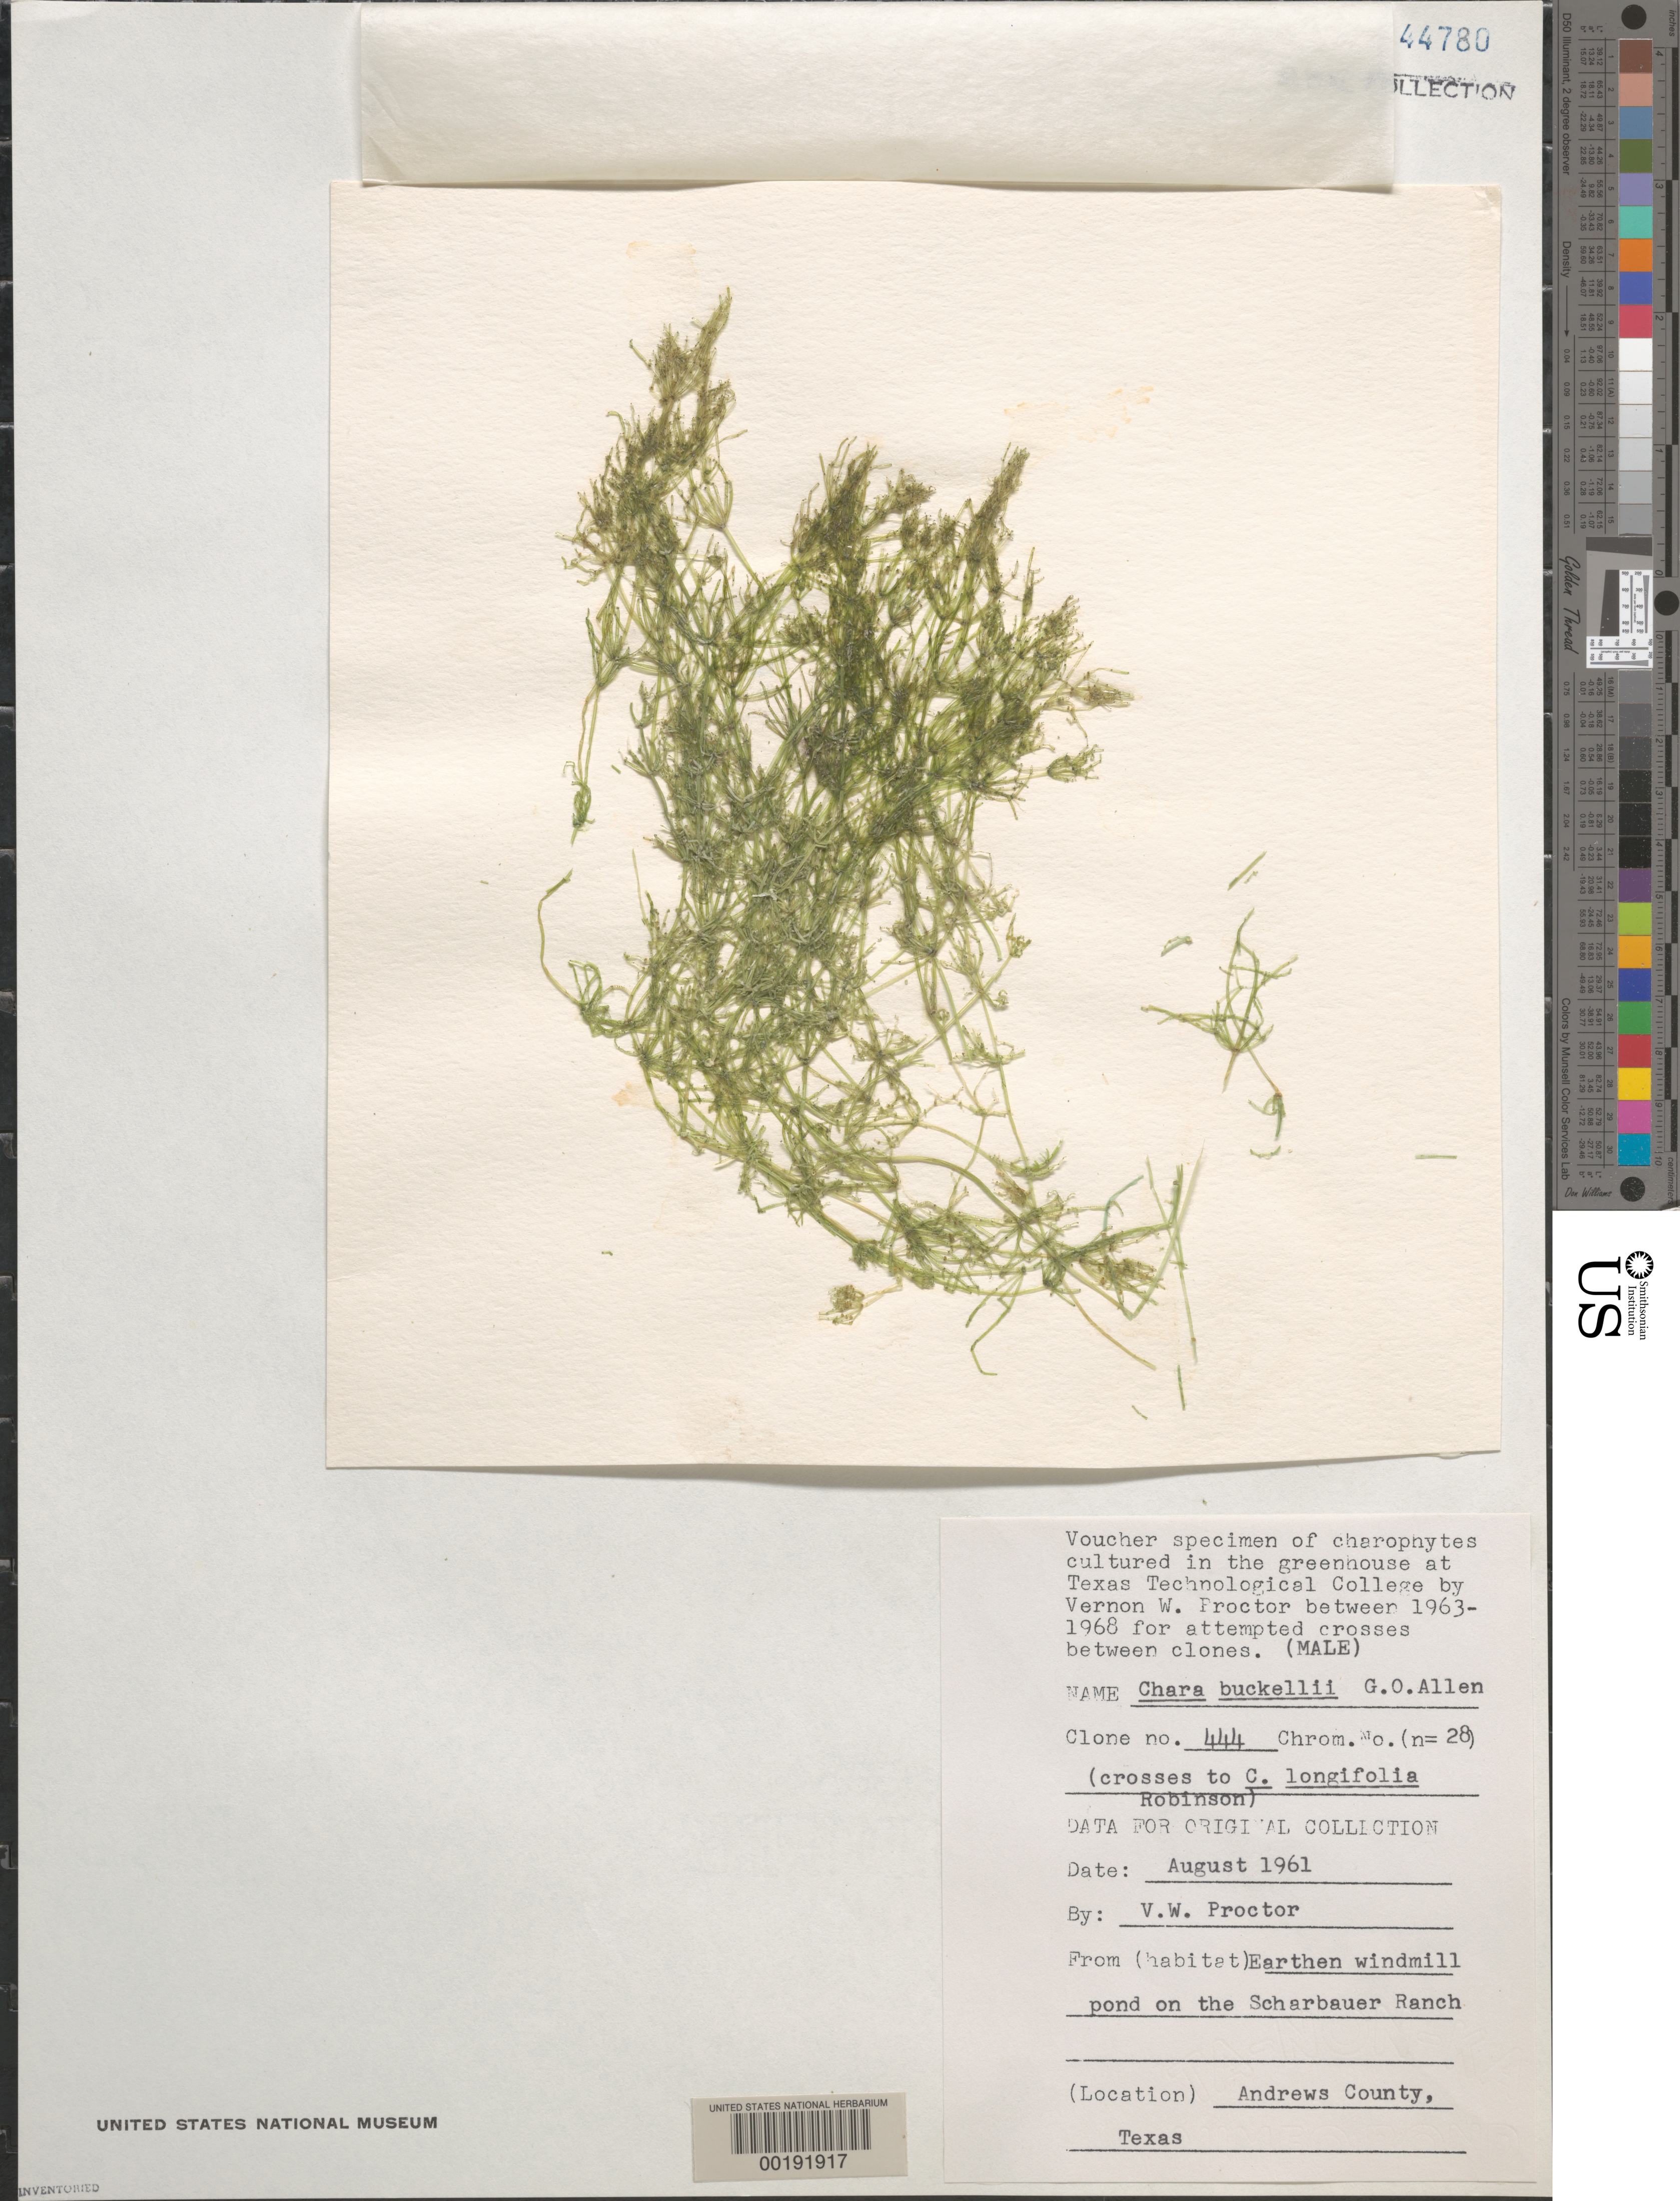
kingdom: Plantae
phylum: Charophyta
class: Charophyceae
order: Charales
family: Characeae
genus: Chara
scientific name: Chara buckellii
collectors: V. Proctor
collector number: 444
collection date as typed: Aug 1961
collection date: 1961-08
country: United States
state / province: Texas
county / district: Andrews County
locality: Scharbauer Ranch pond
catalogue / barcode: US 44780